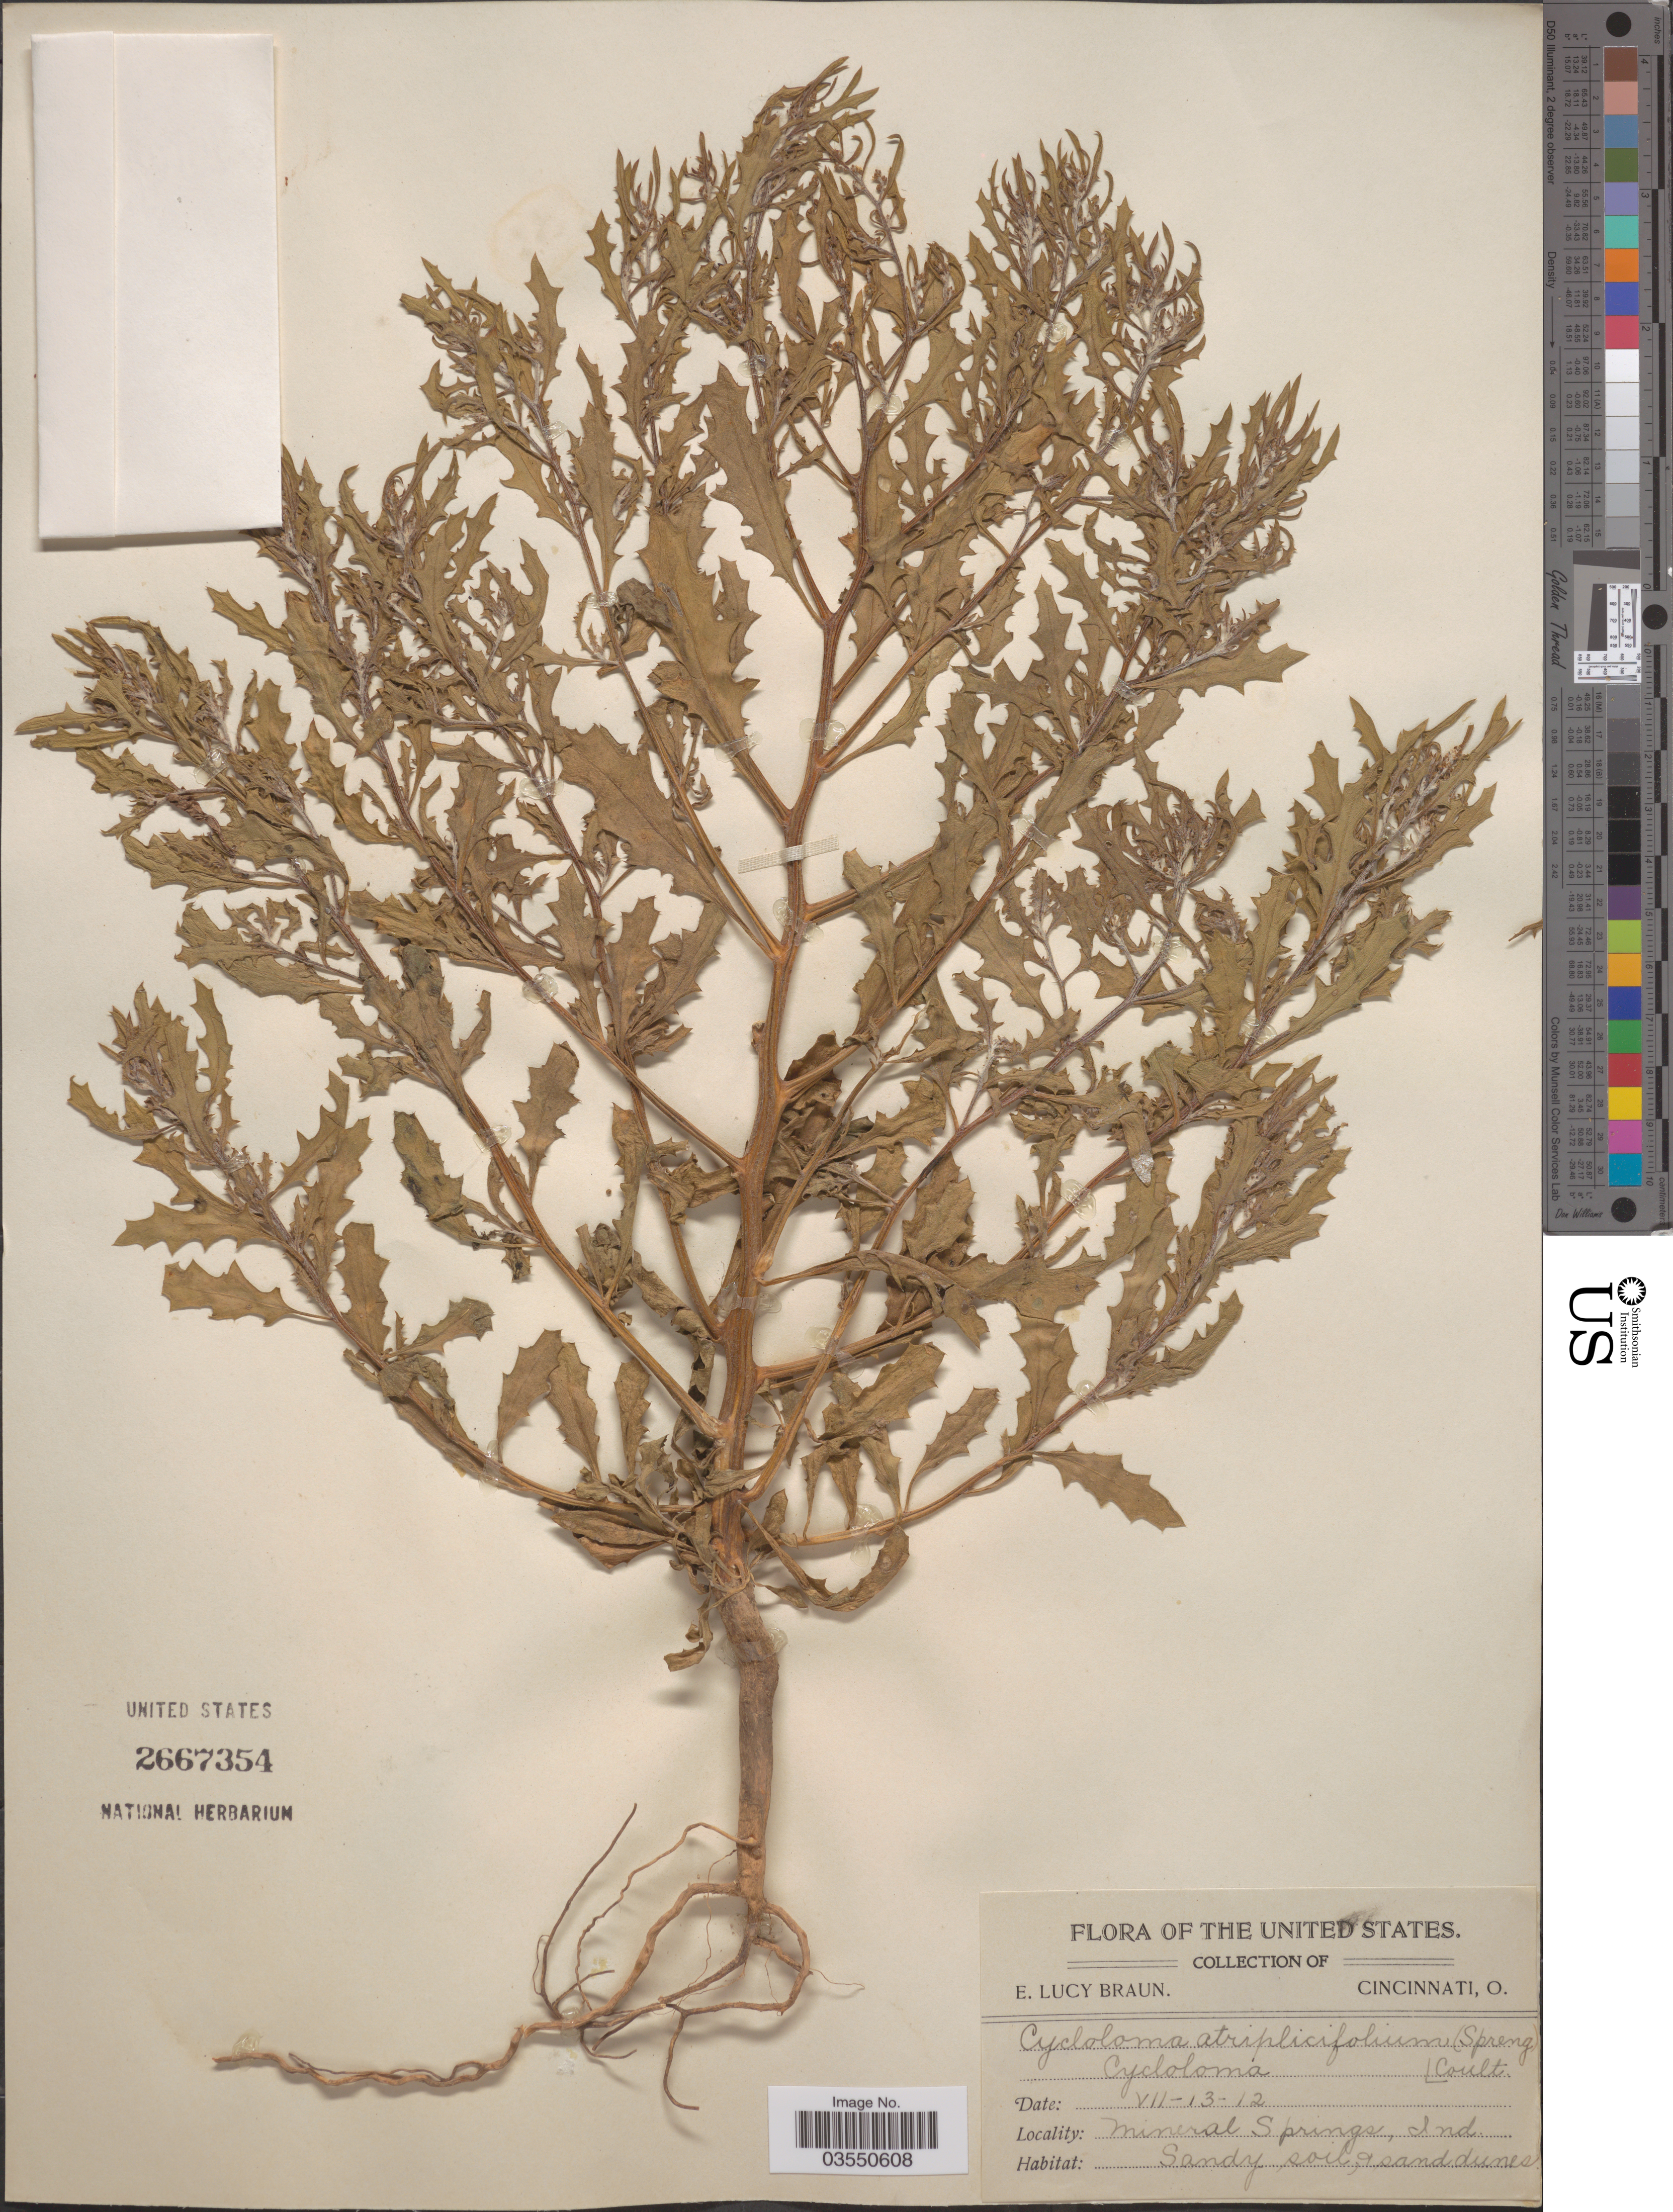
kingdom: Plantae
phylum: Tracheophyta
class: Magnoliopsida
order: Caryophyllales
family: Amaranthaceae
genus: Dysphania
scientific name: Dysphania atriplicifolia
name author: (Spreng.) G. Kadereit et al.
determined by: U.S. National Herbarium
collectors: E. L. Braun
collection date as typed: Transcribed d/m/y: 13/7/12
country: United States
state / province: Indiana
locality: Mineral Springs.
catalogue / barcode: US 2667354